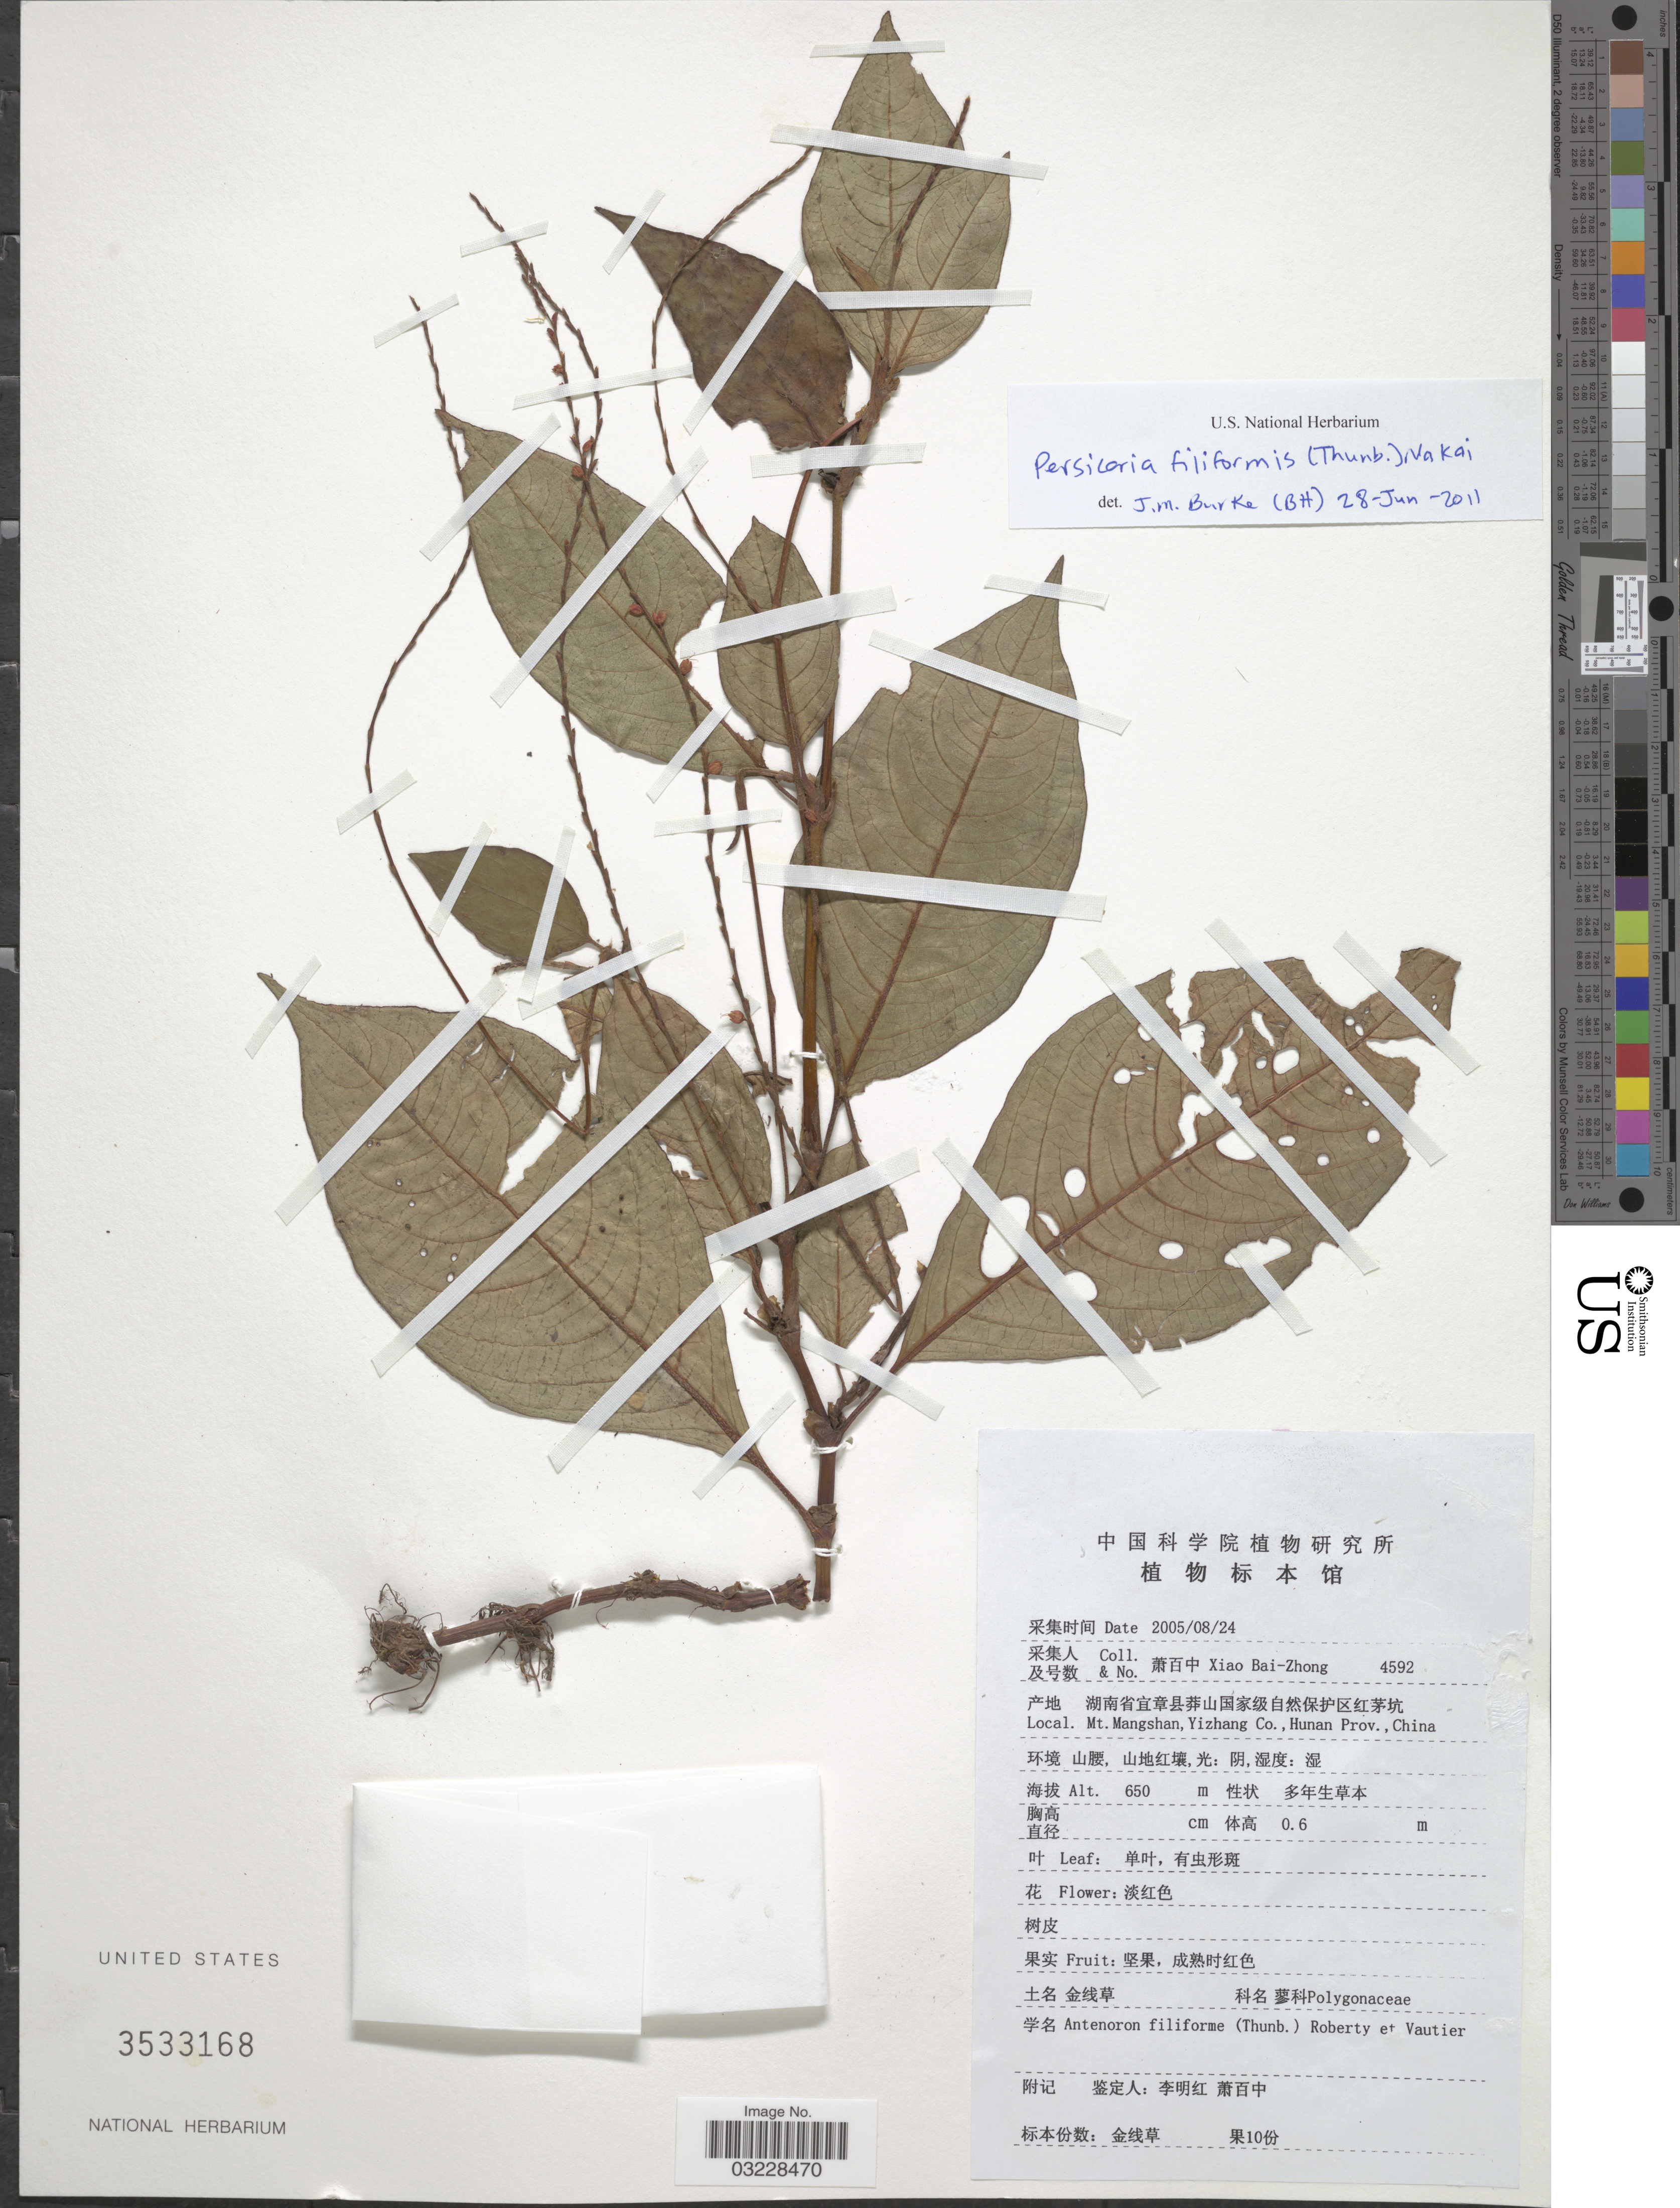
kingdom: Plantae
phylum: Tracheophyta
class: Magnoliopsida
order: Caryophyllales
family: Polygonaceae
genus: Persicaria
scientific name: Persicaria filiformis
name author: (Thunb.) Nakai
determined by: Burke, J. M.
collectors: B. Z. Xiao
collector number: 4592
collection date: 2005-08-24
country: China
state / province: Hunan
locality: Mt. Mangshan, Yizhang Co., Hunan Prov.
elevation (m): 650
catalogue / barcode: US 3533168